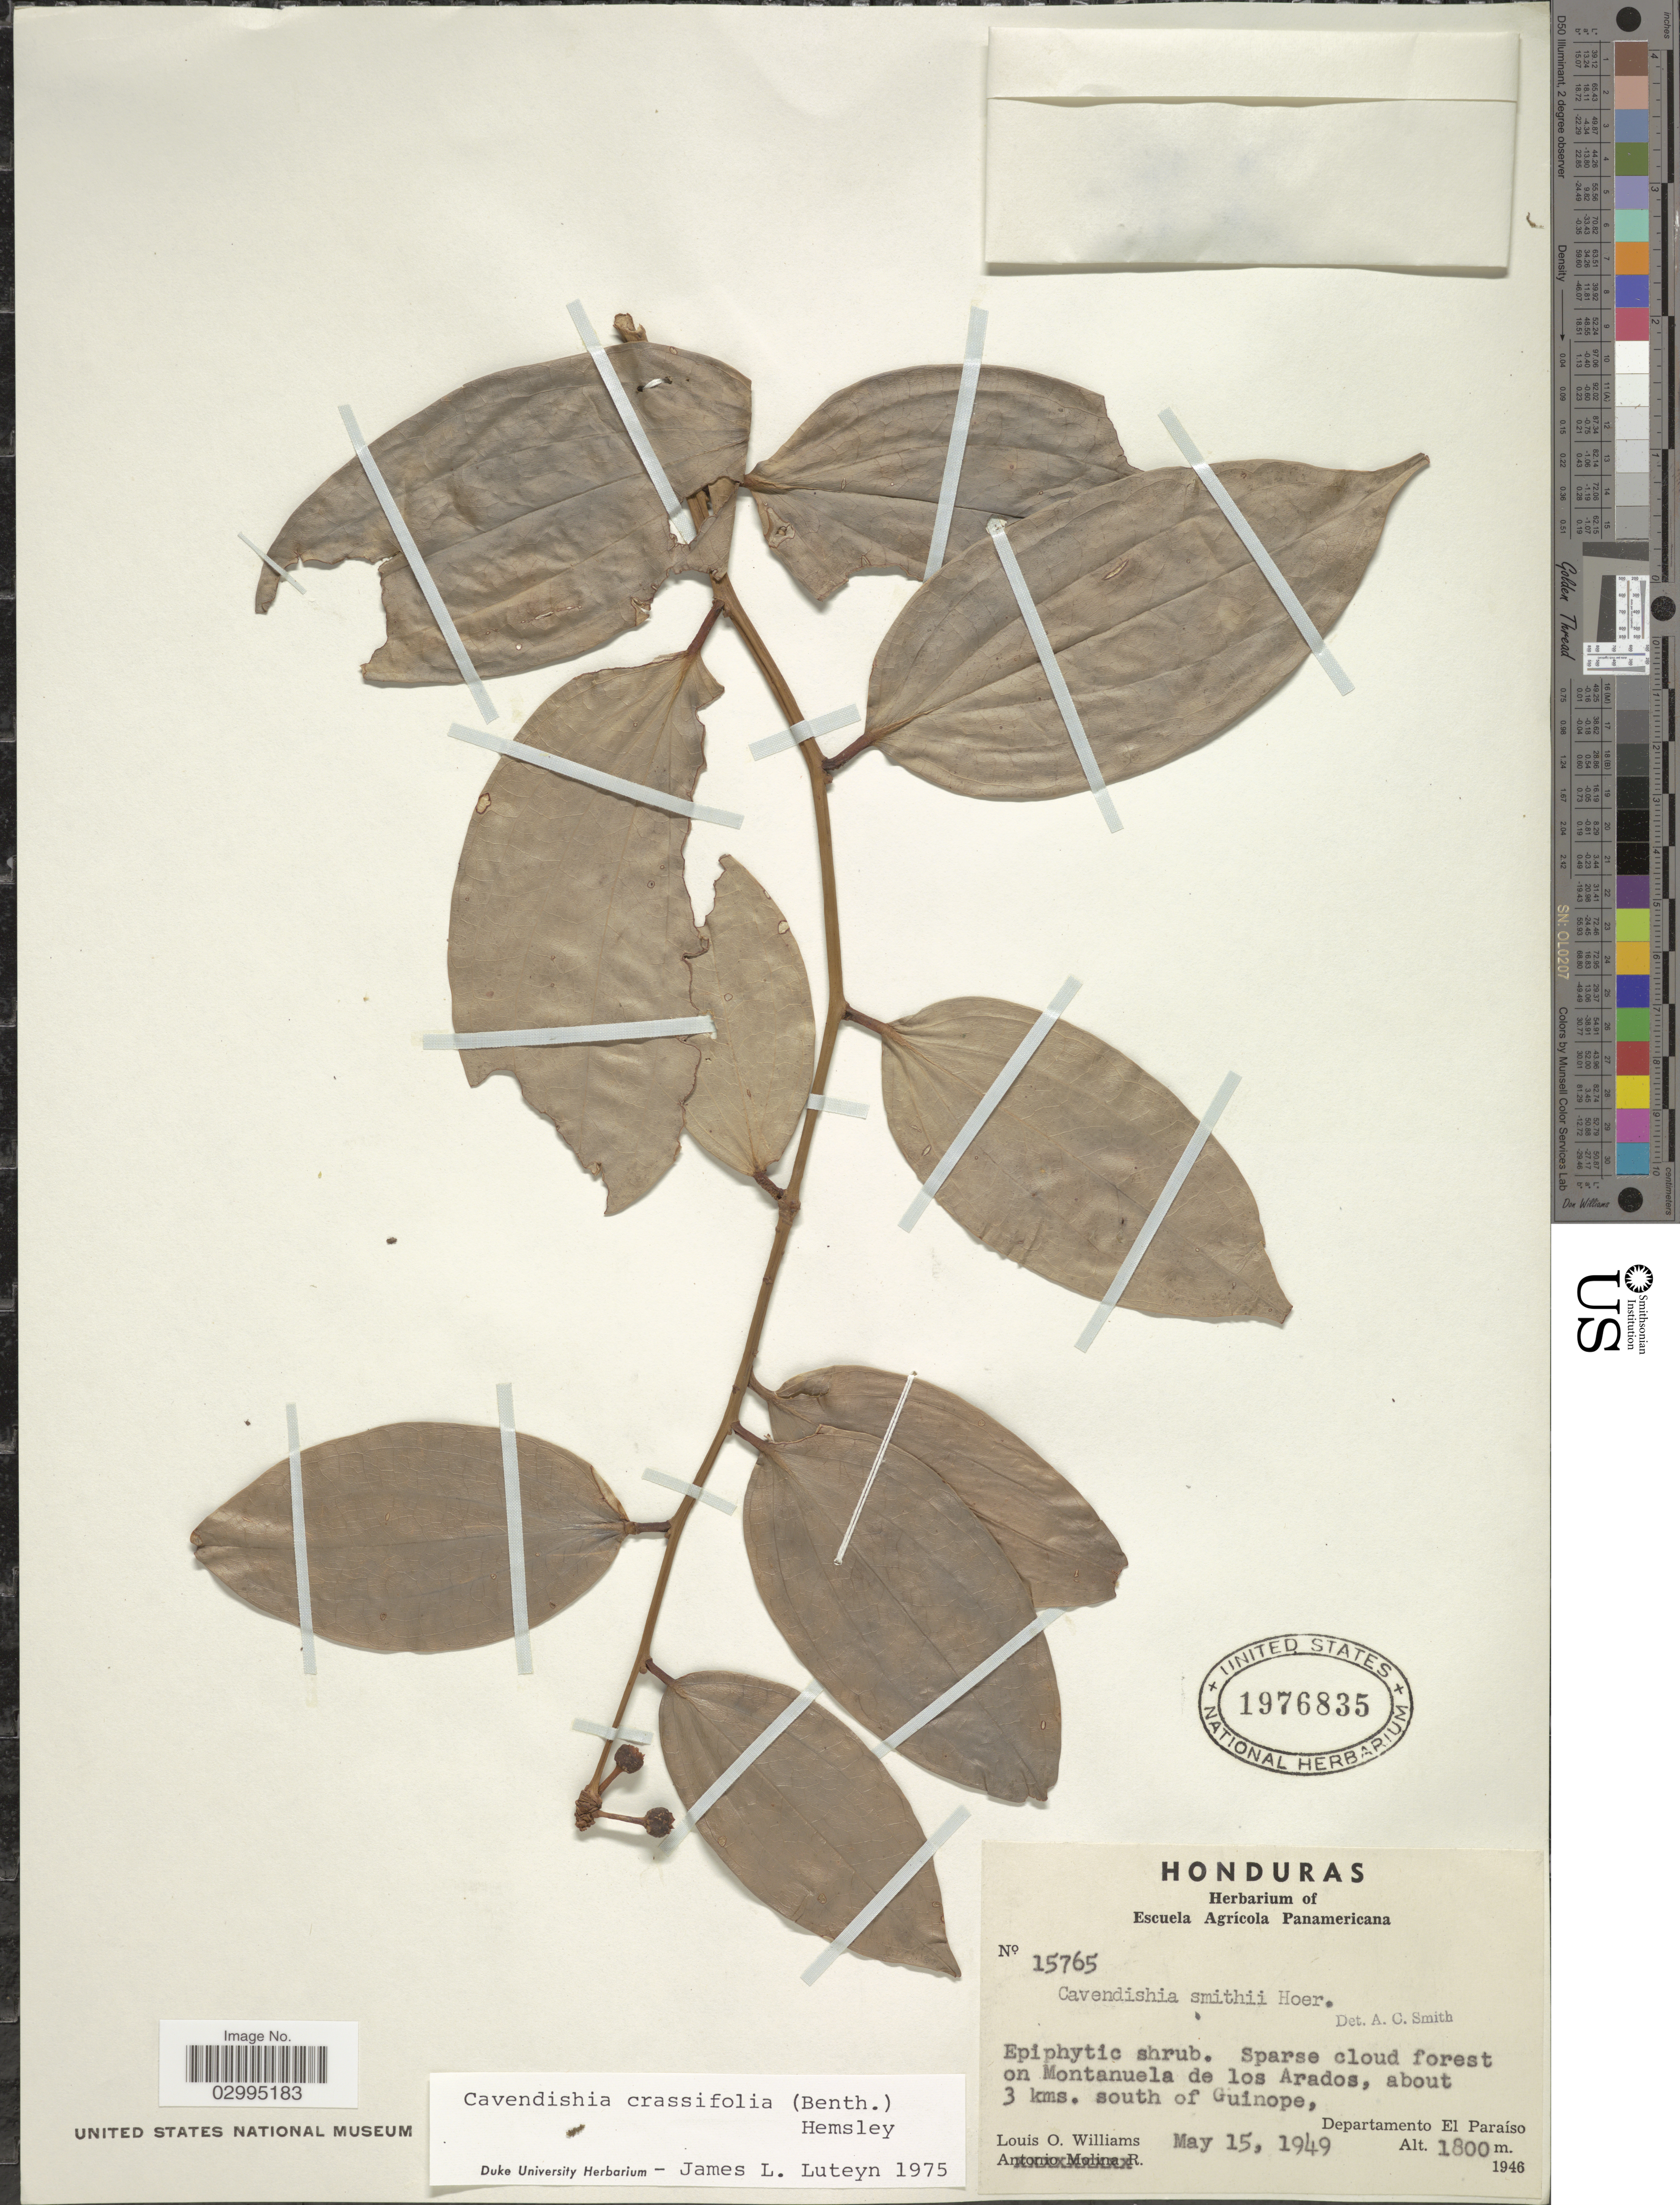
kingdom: Plantae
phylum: Tracheophyta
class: Magnoliopsida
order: Ericales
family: Ericaceae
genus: Cavendishia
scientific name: Cavendishia crassifolia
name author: (Benth.) Hemsl.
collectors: L. O. Williams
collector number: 15765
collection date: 1949-05-15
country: Honduras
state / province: El Paraíso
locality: Sparse cloud forest on Montanuela de los Arados, about 3 kms. south of Guinope, Departamento El Paraíso.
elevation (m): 1800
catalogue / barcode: US 1976835